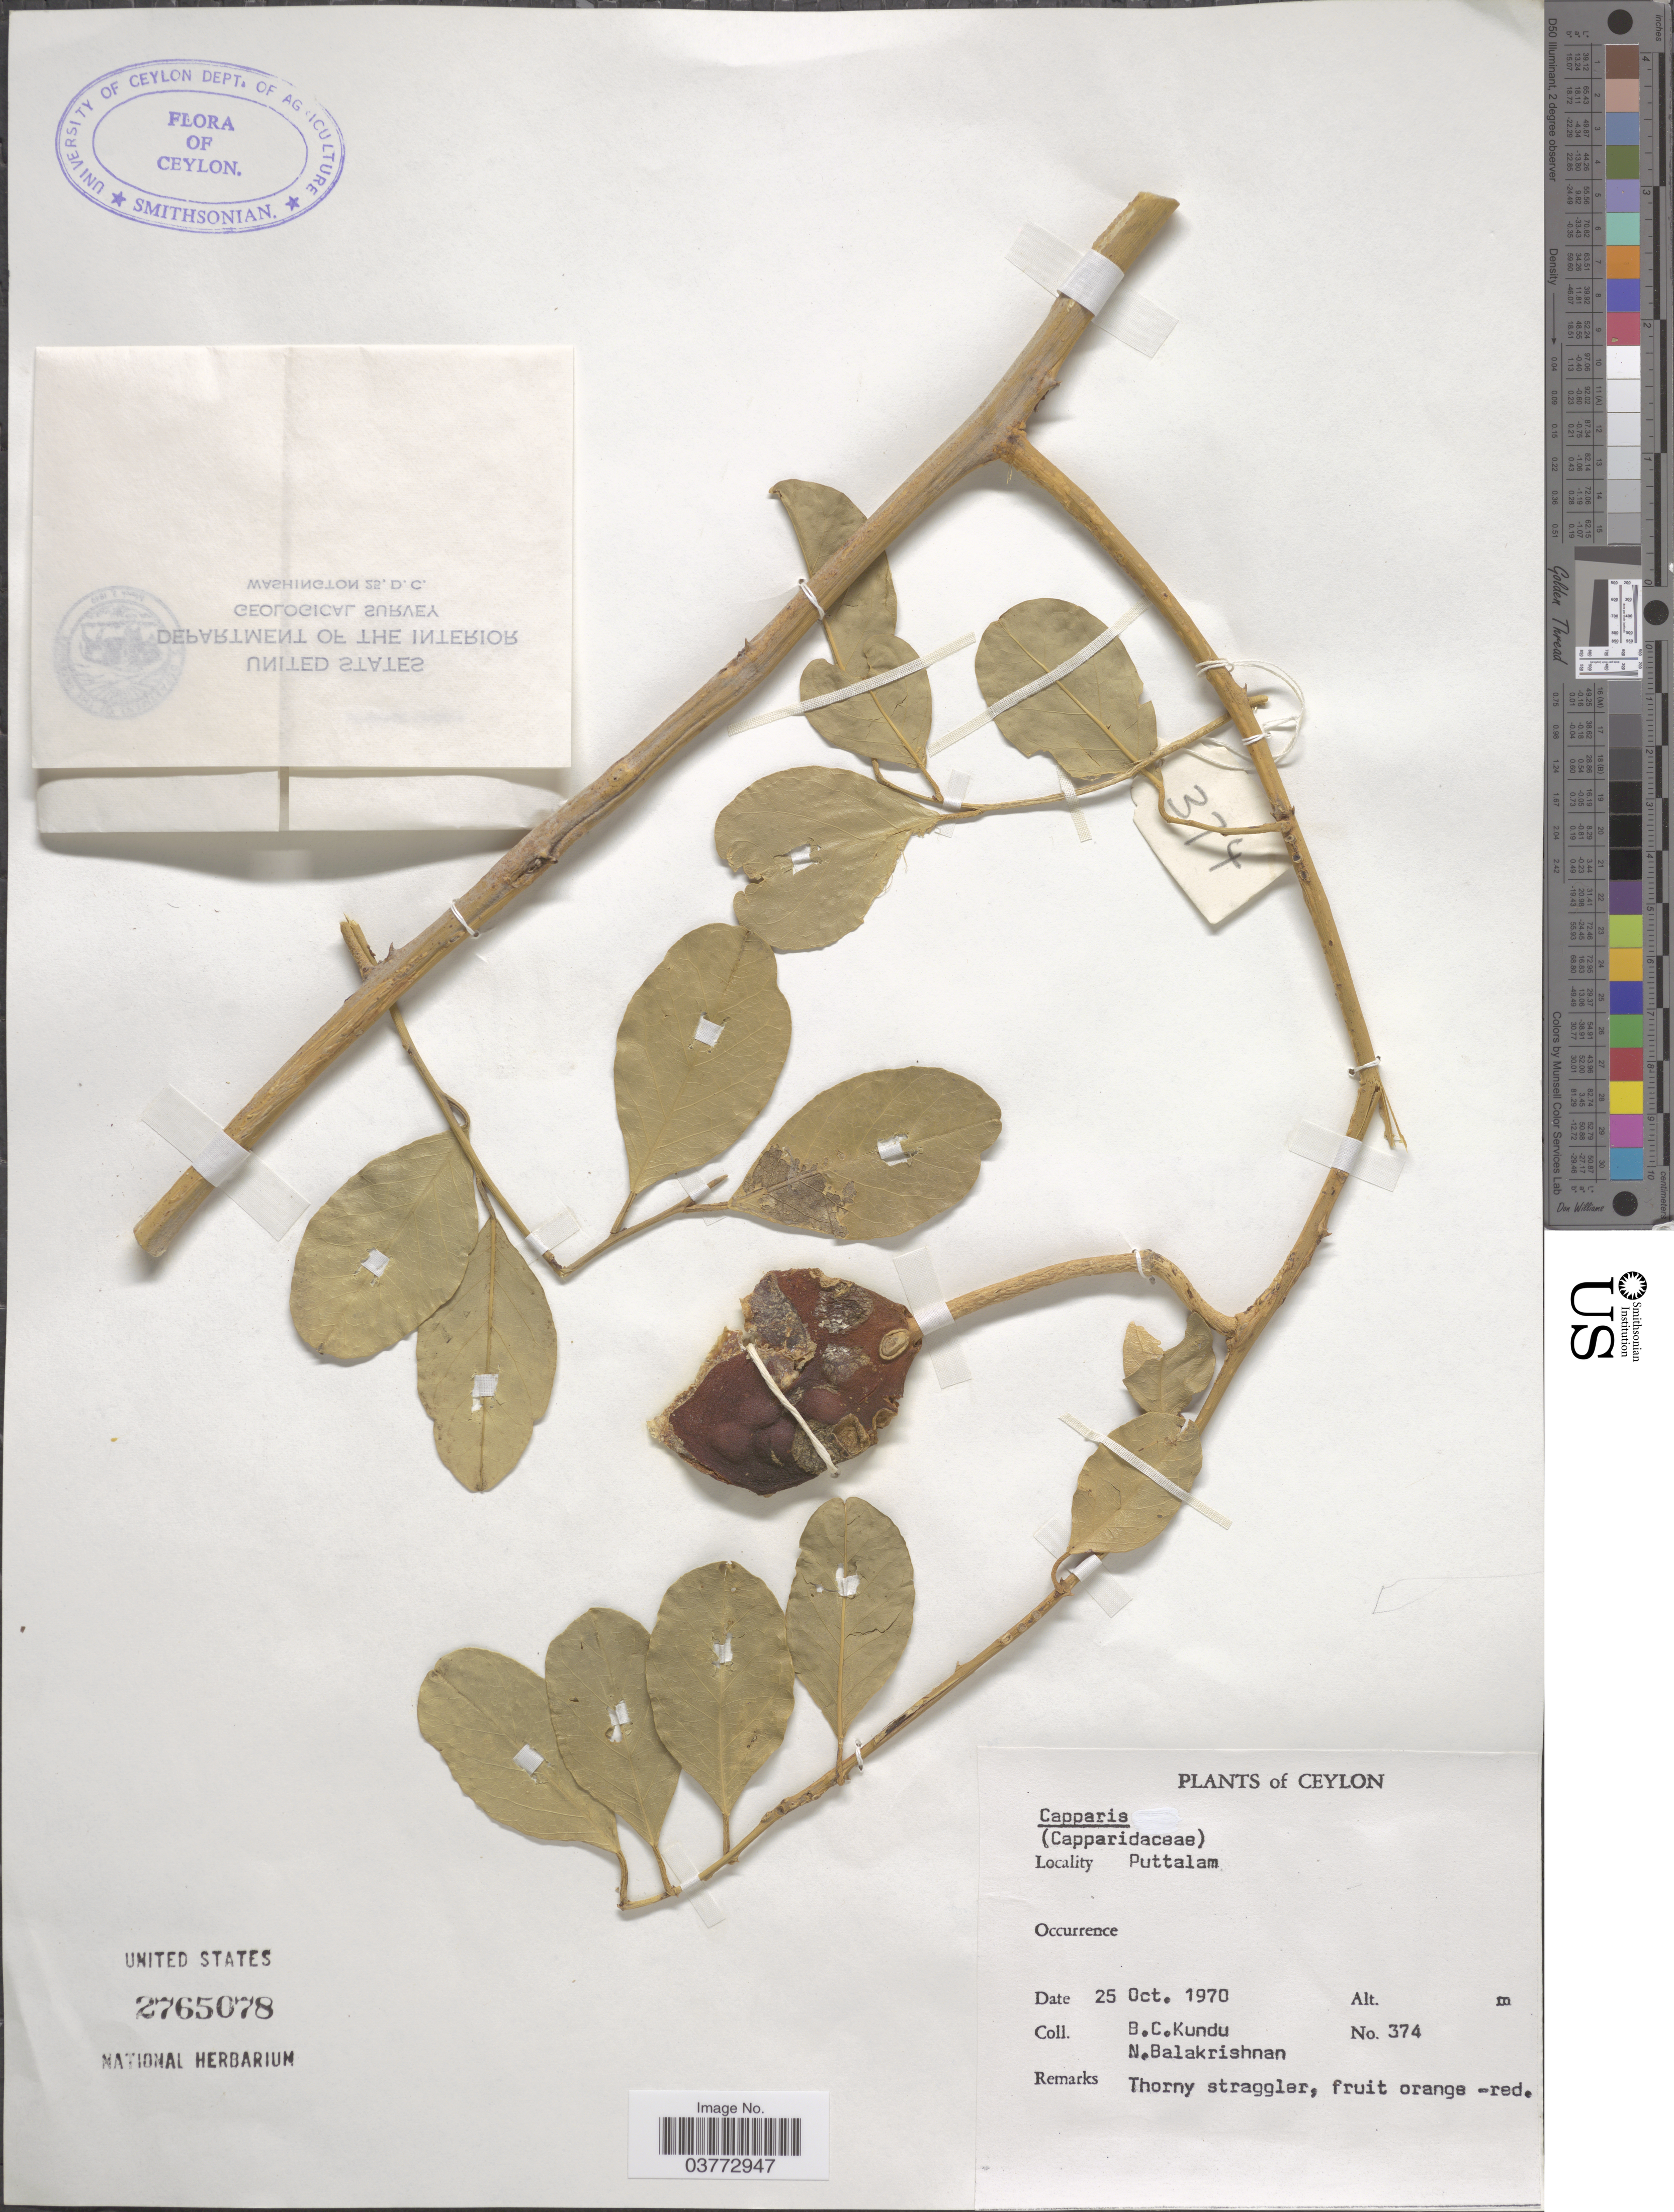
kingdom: Plantae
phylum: Tracheophyta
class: Magnoliopsida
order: Brassicales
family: Capparaceae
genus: Capparis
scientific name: Capparis sp.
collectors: B. C. Kundu & N. Balakrishnan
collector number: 374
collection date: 1970-10-25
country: Sri Lanka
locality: Ceylon. Puttalam.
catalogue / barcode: US 2765078